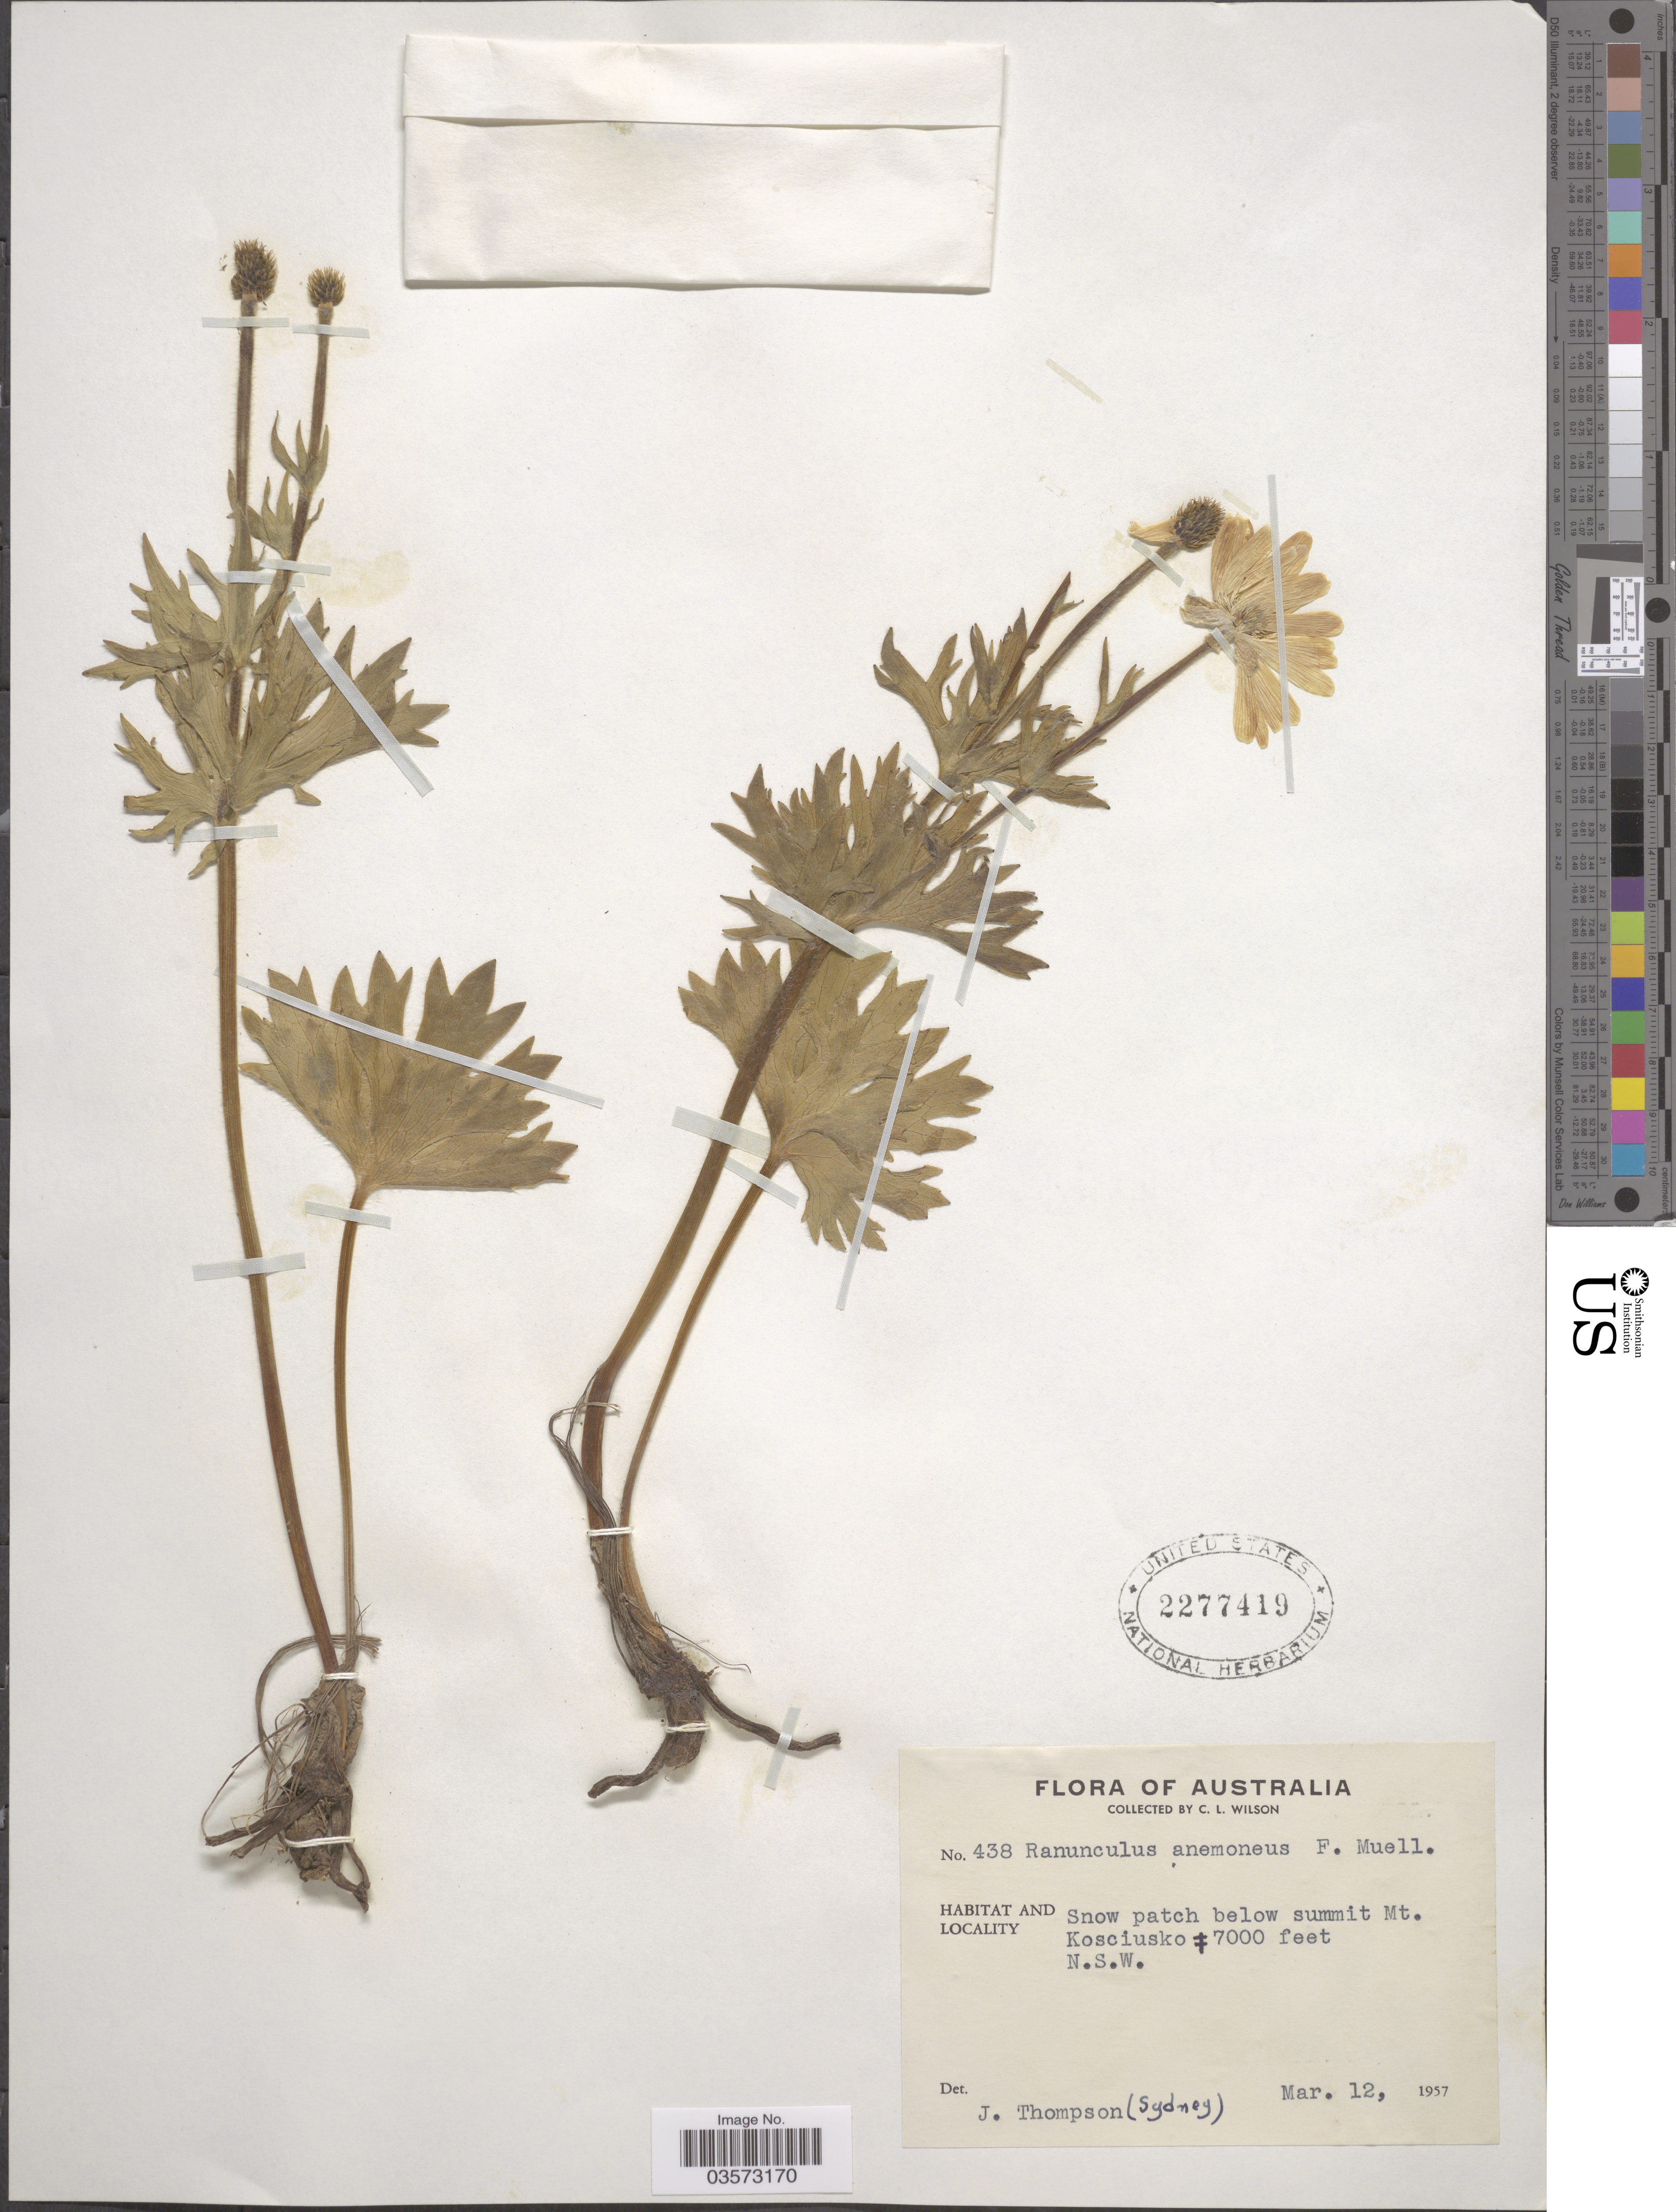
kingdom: Plantae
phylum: Tracheophyta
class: Magnoliopsida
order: Ranunculales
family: Ranunculaceae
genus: Ranunculus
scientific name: Ranunculus anemoneus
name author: F. Muell.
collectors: J. Thompson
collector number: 438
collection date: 1957-03-12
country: Australia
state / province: New South Wales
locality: Snow patch below summit Mt. Kosciusko.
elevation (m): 2134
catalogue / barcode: US 2277419